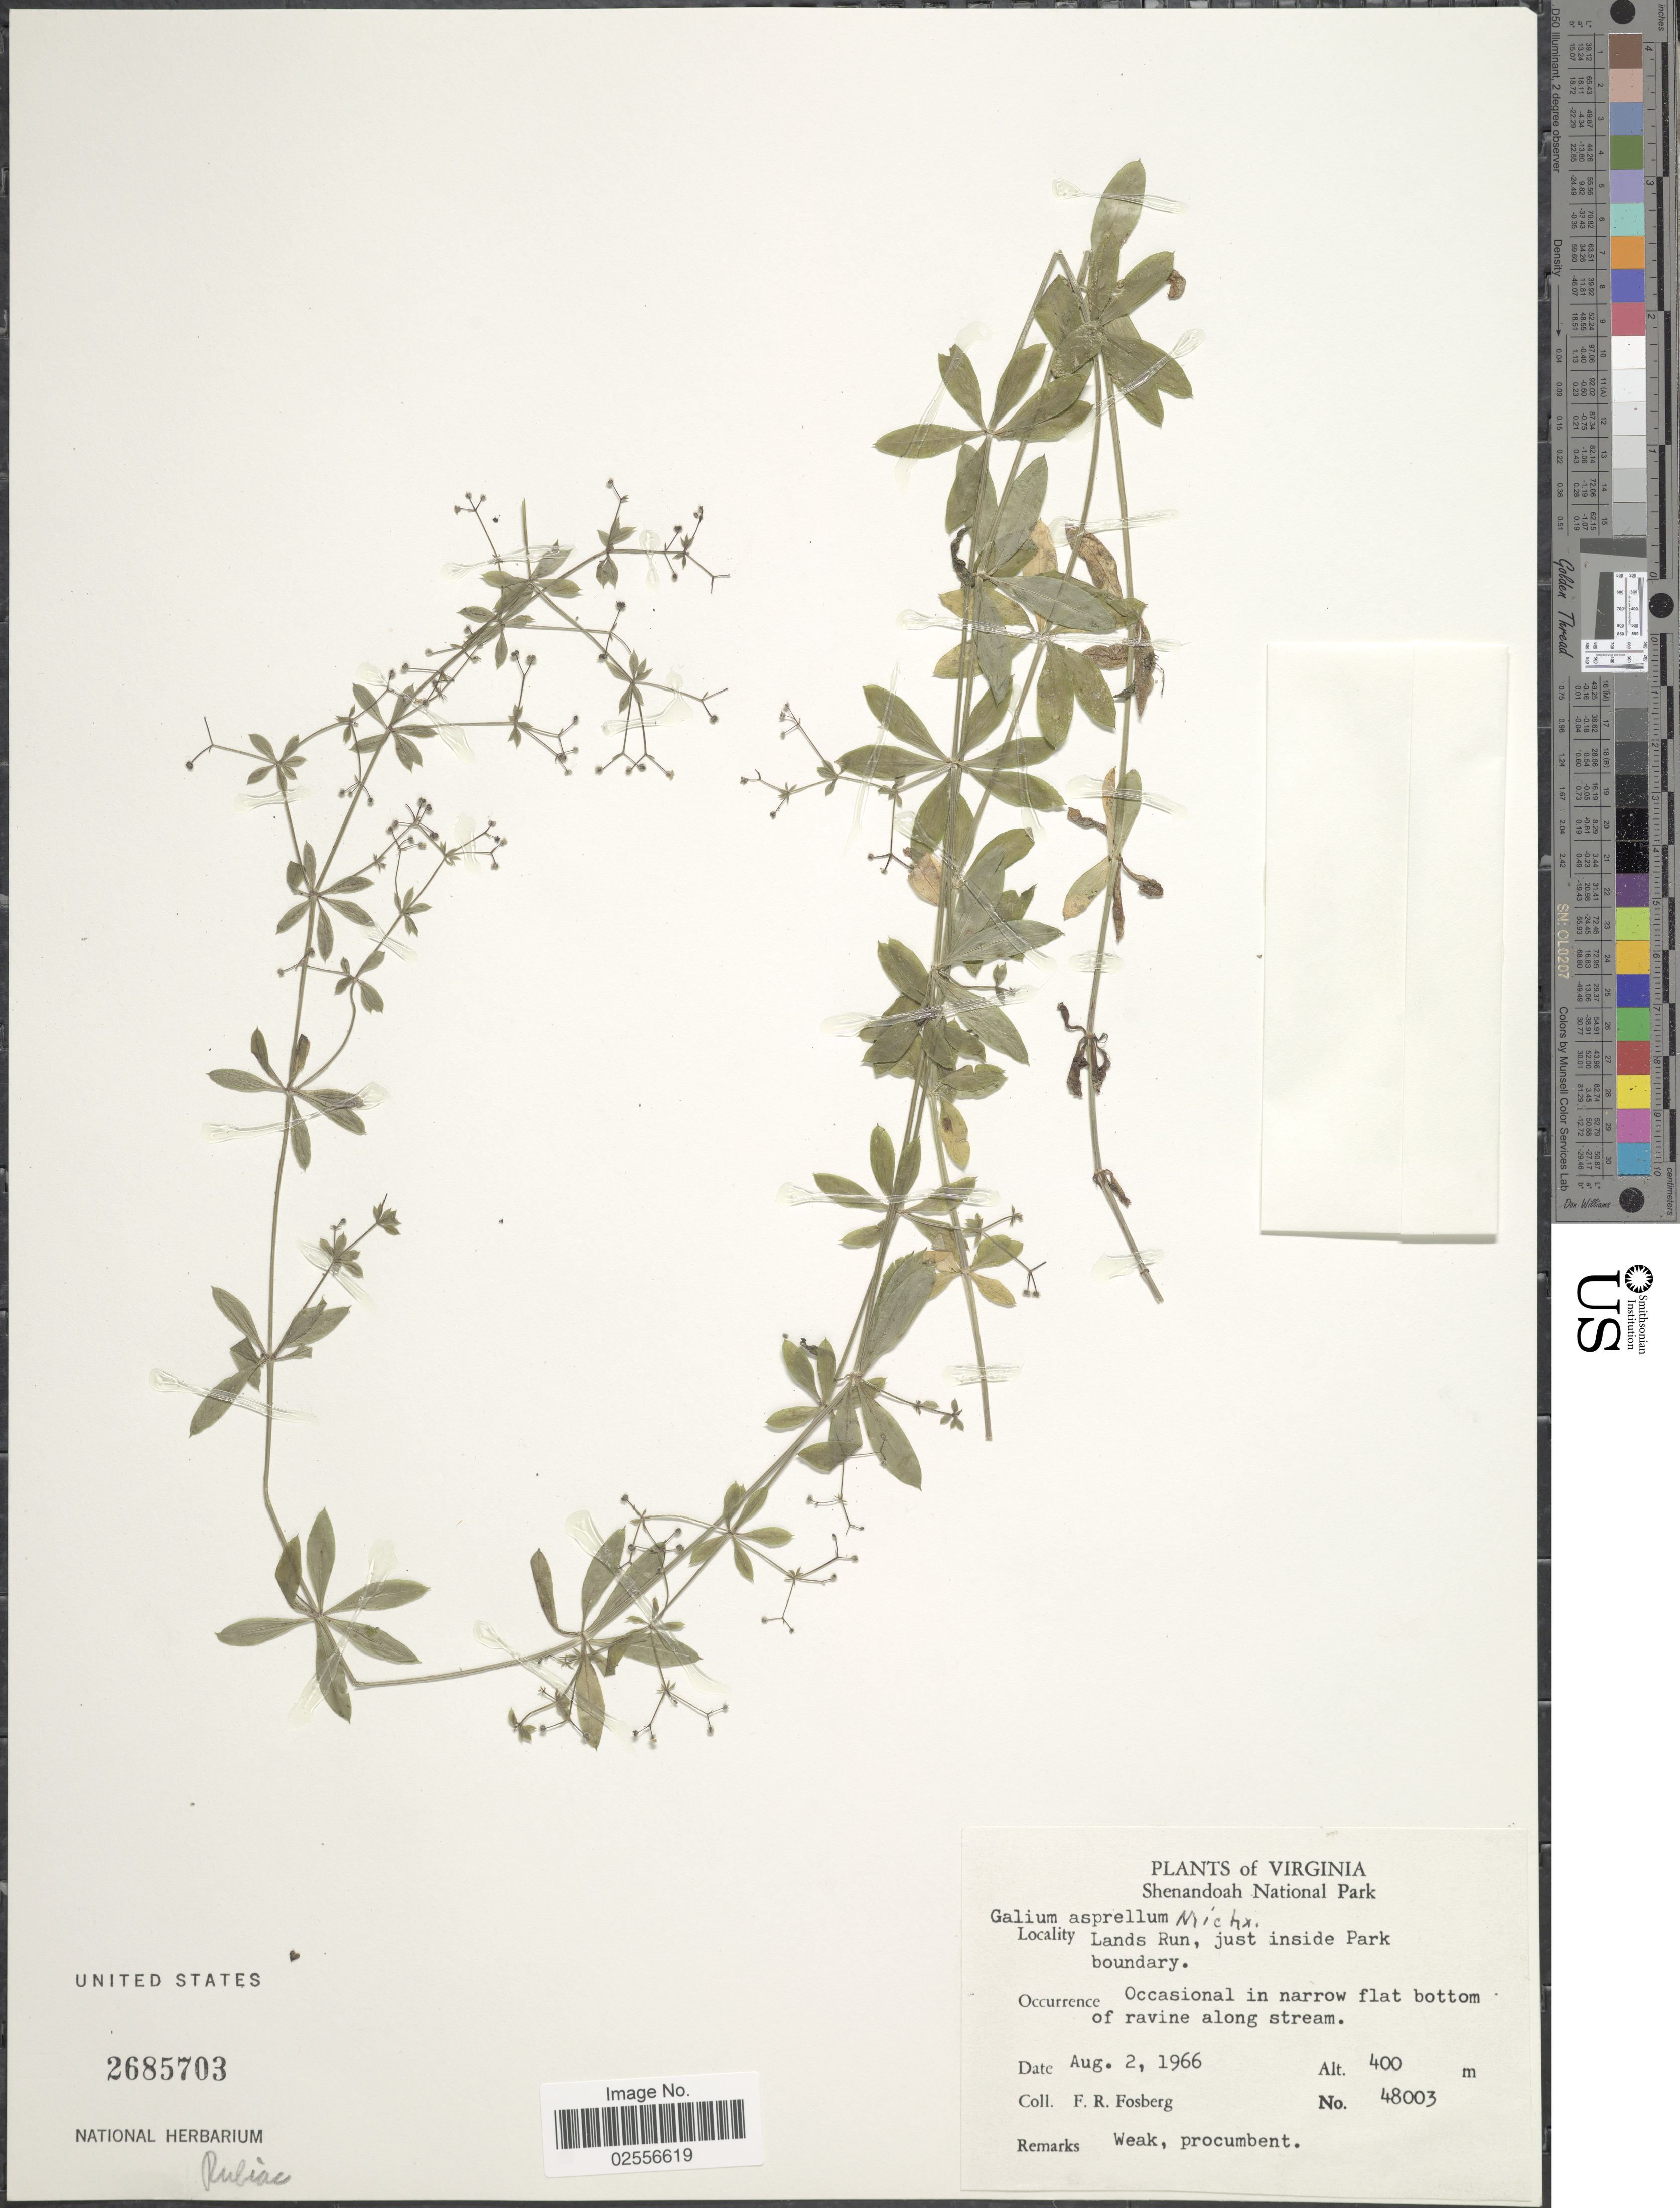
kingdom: Plantae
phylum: Tracheophyta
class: Magnoliopsida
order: Gentianales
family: Rubiaceae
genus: Galium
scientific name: Galium asprellum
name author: Michx.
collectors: F. R. Fosberg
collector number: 48003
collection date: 1966-08-02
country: United States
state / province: Virginia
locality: Shenandoah National Park, Lands Run, just inside Park boundary, Occasional i narrow flat bottom of ravine along stream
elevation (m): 400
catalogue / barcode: US 2685703